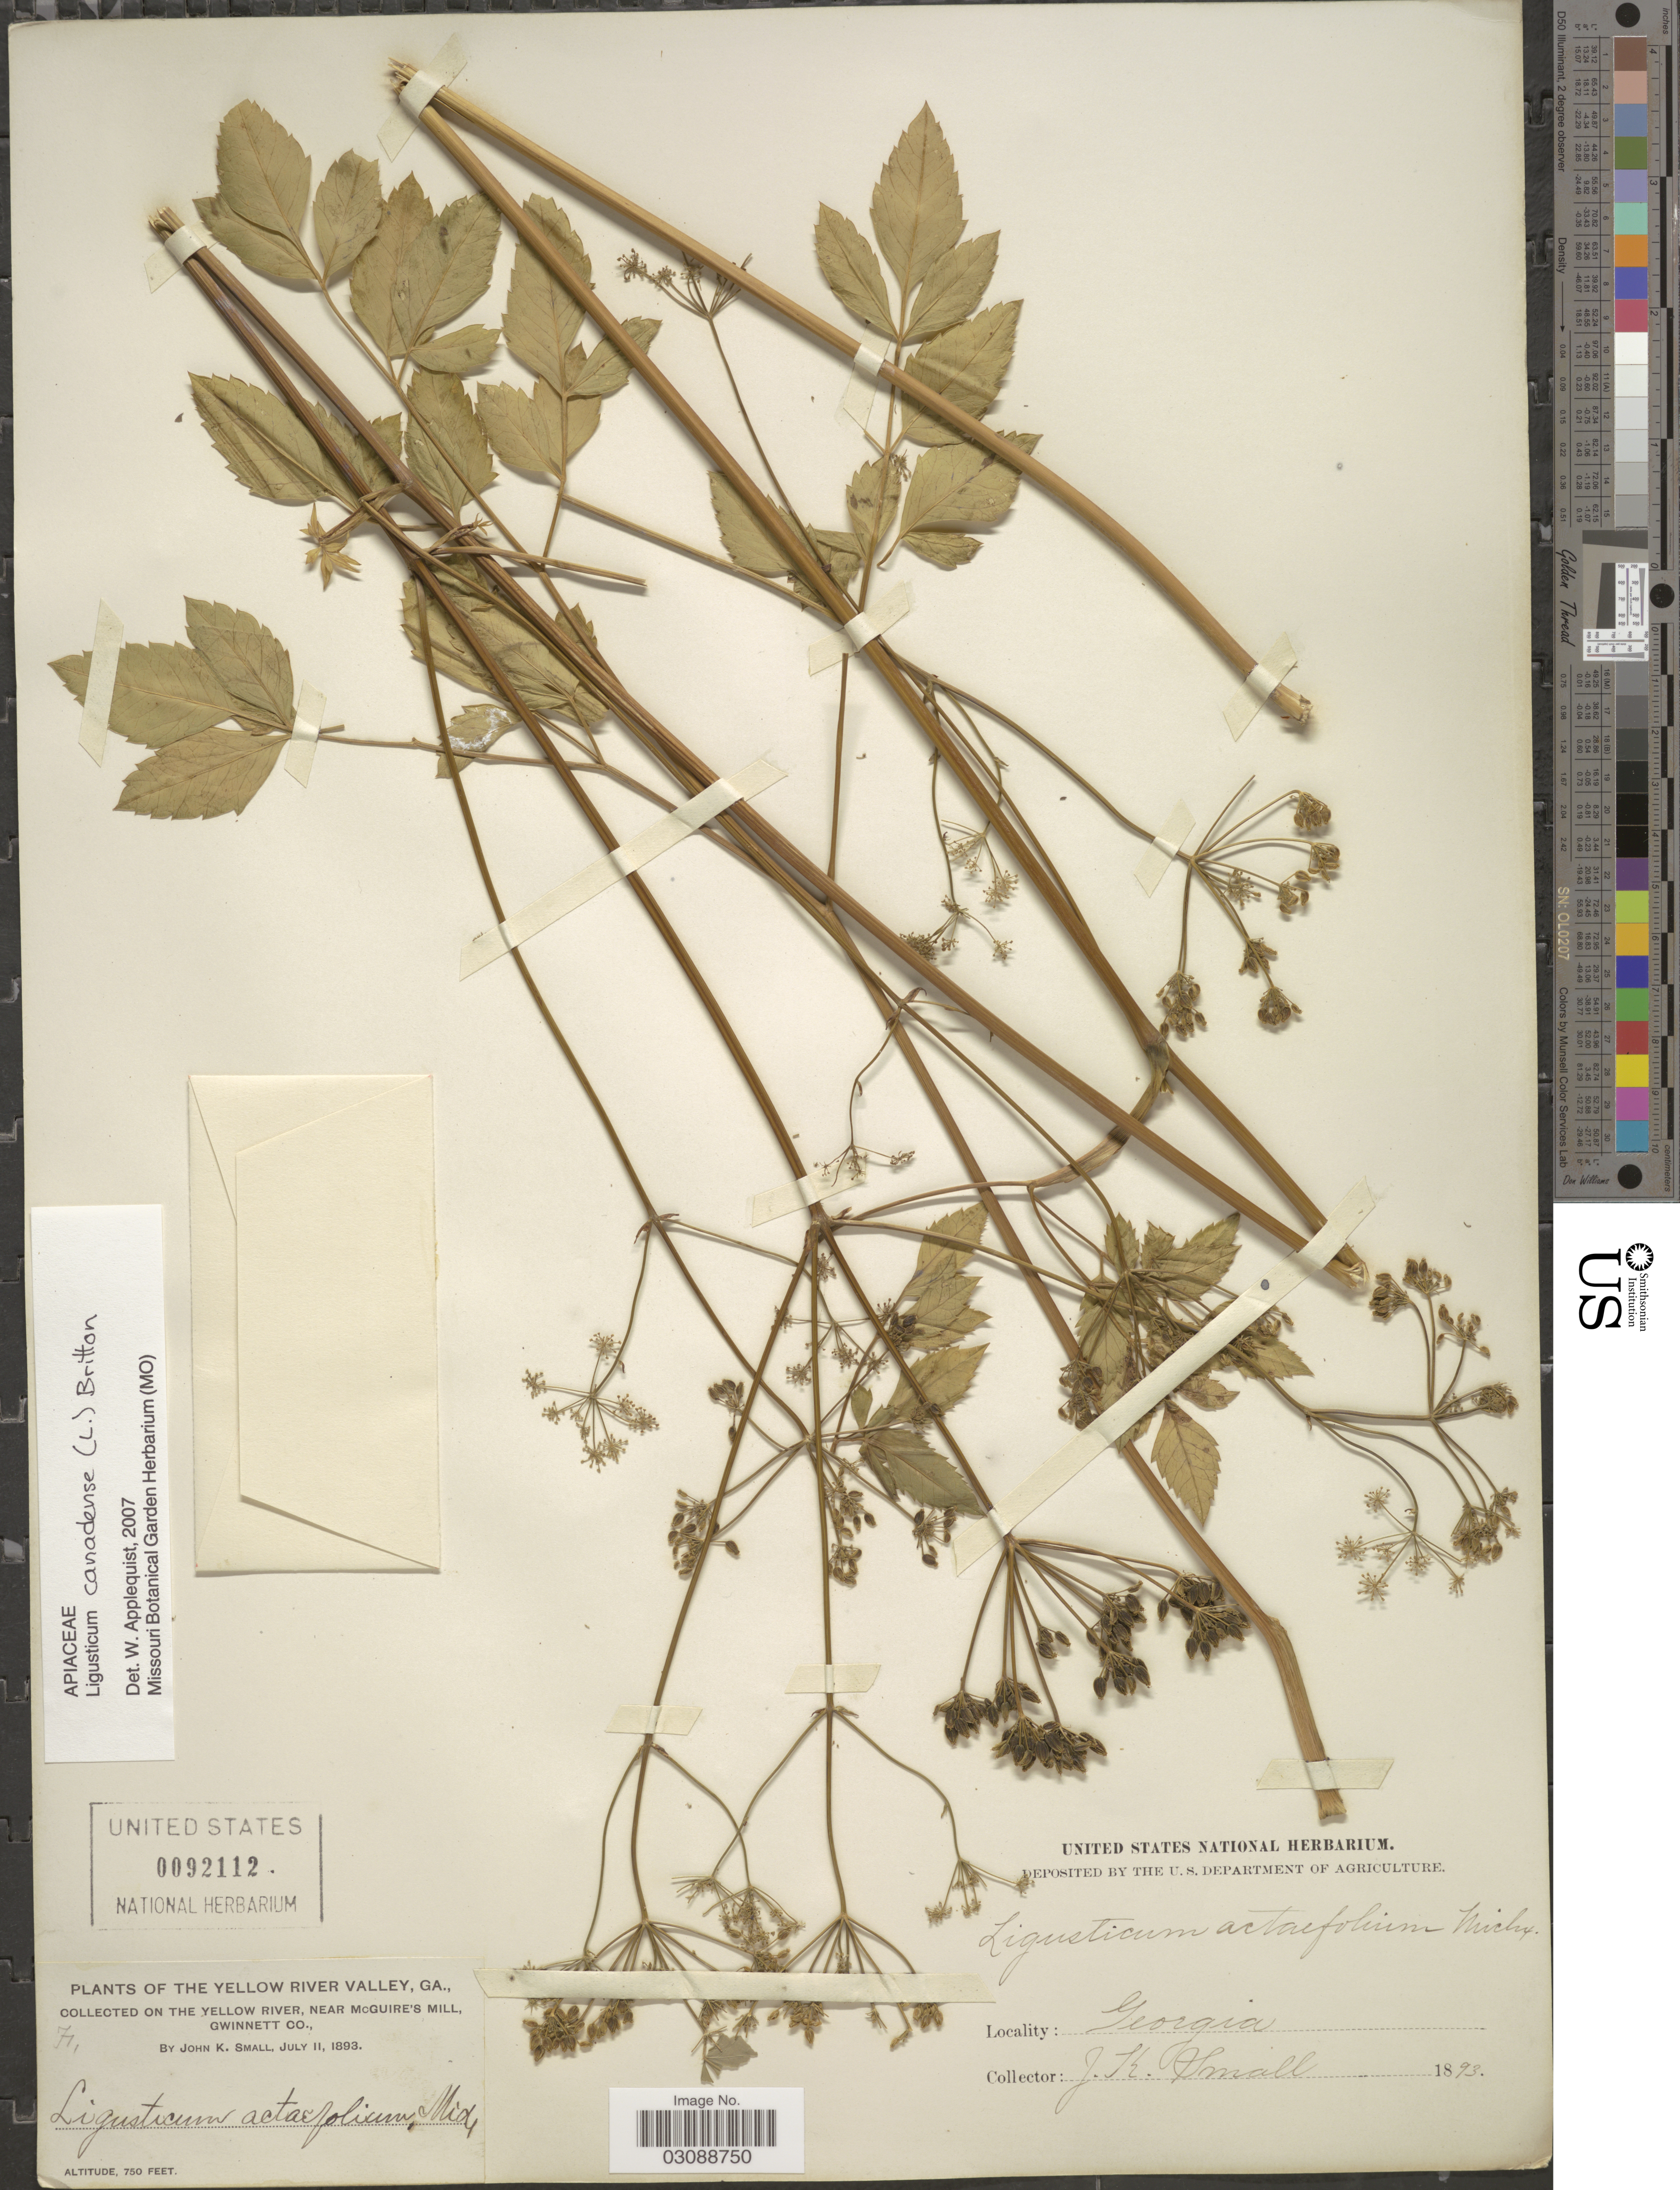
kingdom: Plantae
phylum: Tracheophyta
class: Magnoliopsida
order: Apiales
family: Apiaceae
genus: Ligusticum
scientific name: Ligusticum canadense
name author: (L.) Britton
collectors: J. K. Small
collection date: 1893-07-11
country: United States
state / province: Georgia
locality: The Yellow River Valley. On the Yellow River, near McGuire's Mill, Gwinnett Co.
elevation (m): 229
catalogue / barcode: US 92112